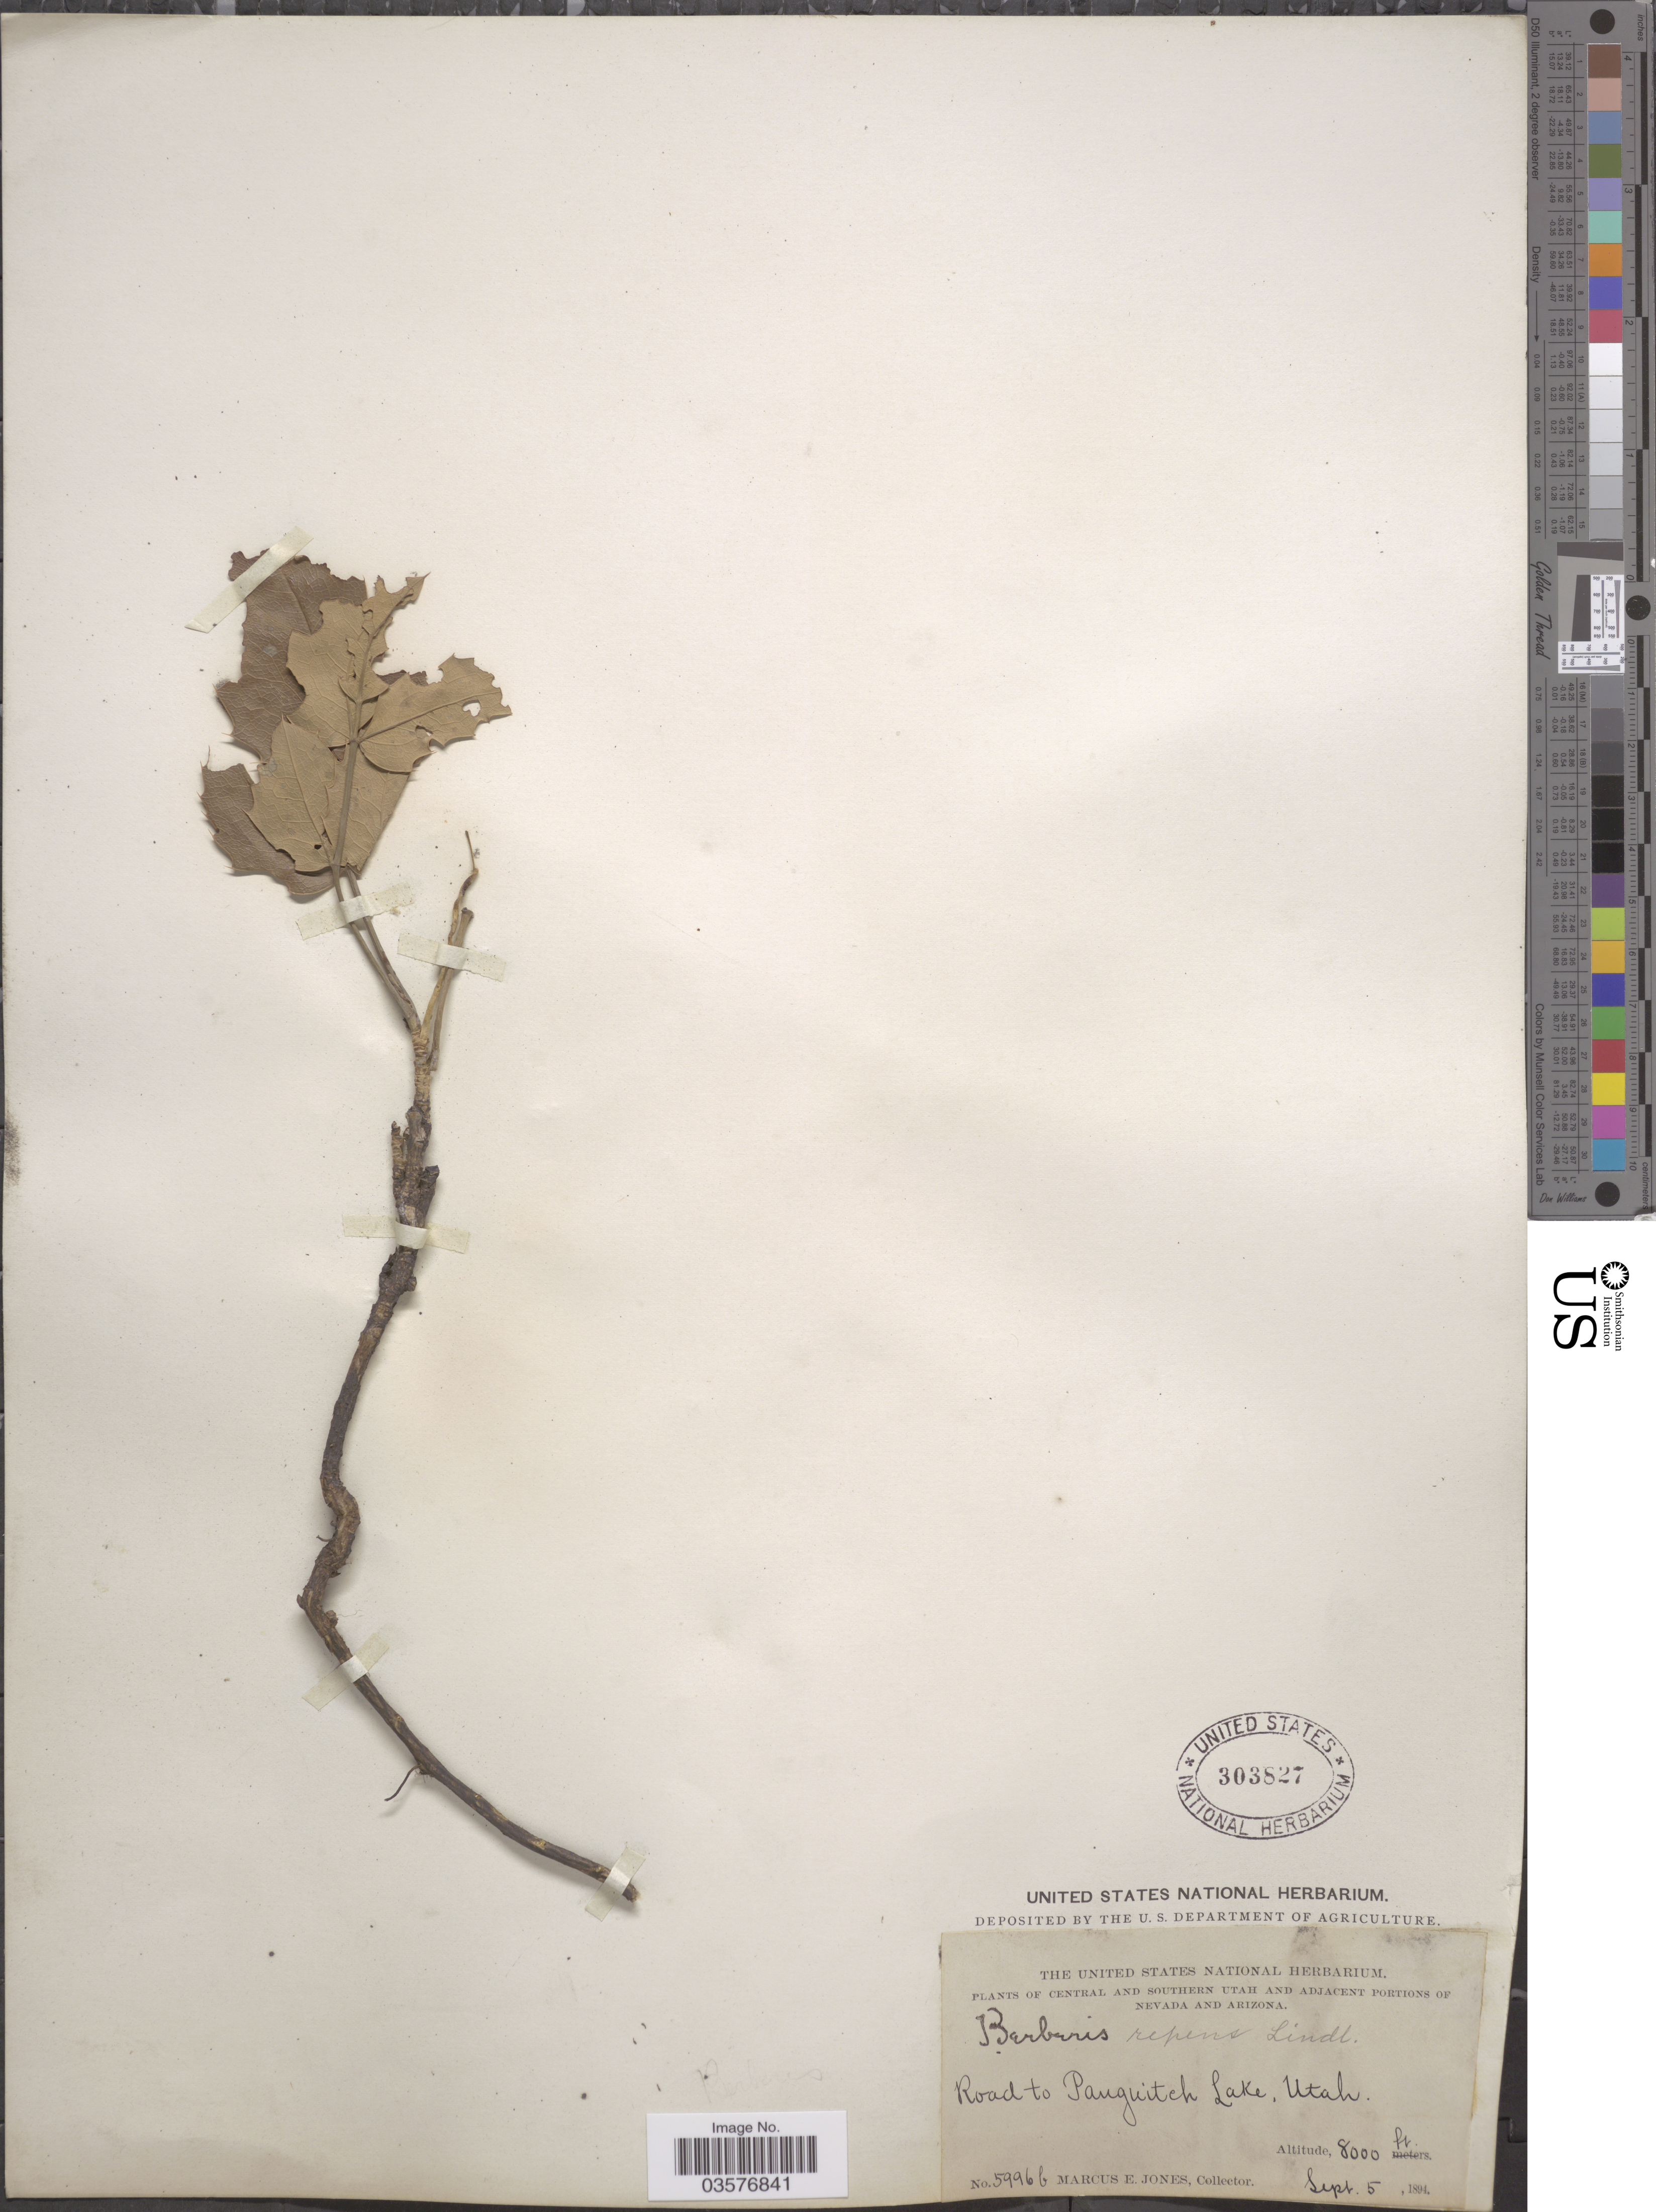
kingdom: Plantae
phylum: Tracheophyta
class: Magnoliopsida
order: Ranunculales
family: Berberidaceae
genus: Mahonia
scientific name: Mahonia repens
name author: (Lindl.) G. Don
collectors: M. E. Jones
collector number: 5996b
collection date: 1894-09-05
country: United States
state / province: Utah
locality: Central and Southern Utah. Road to Panguitch Lake.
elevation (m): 2438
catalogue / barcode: US 303827